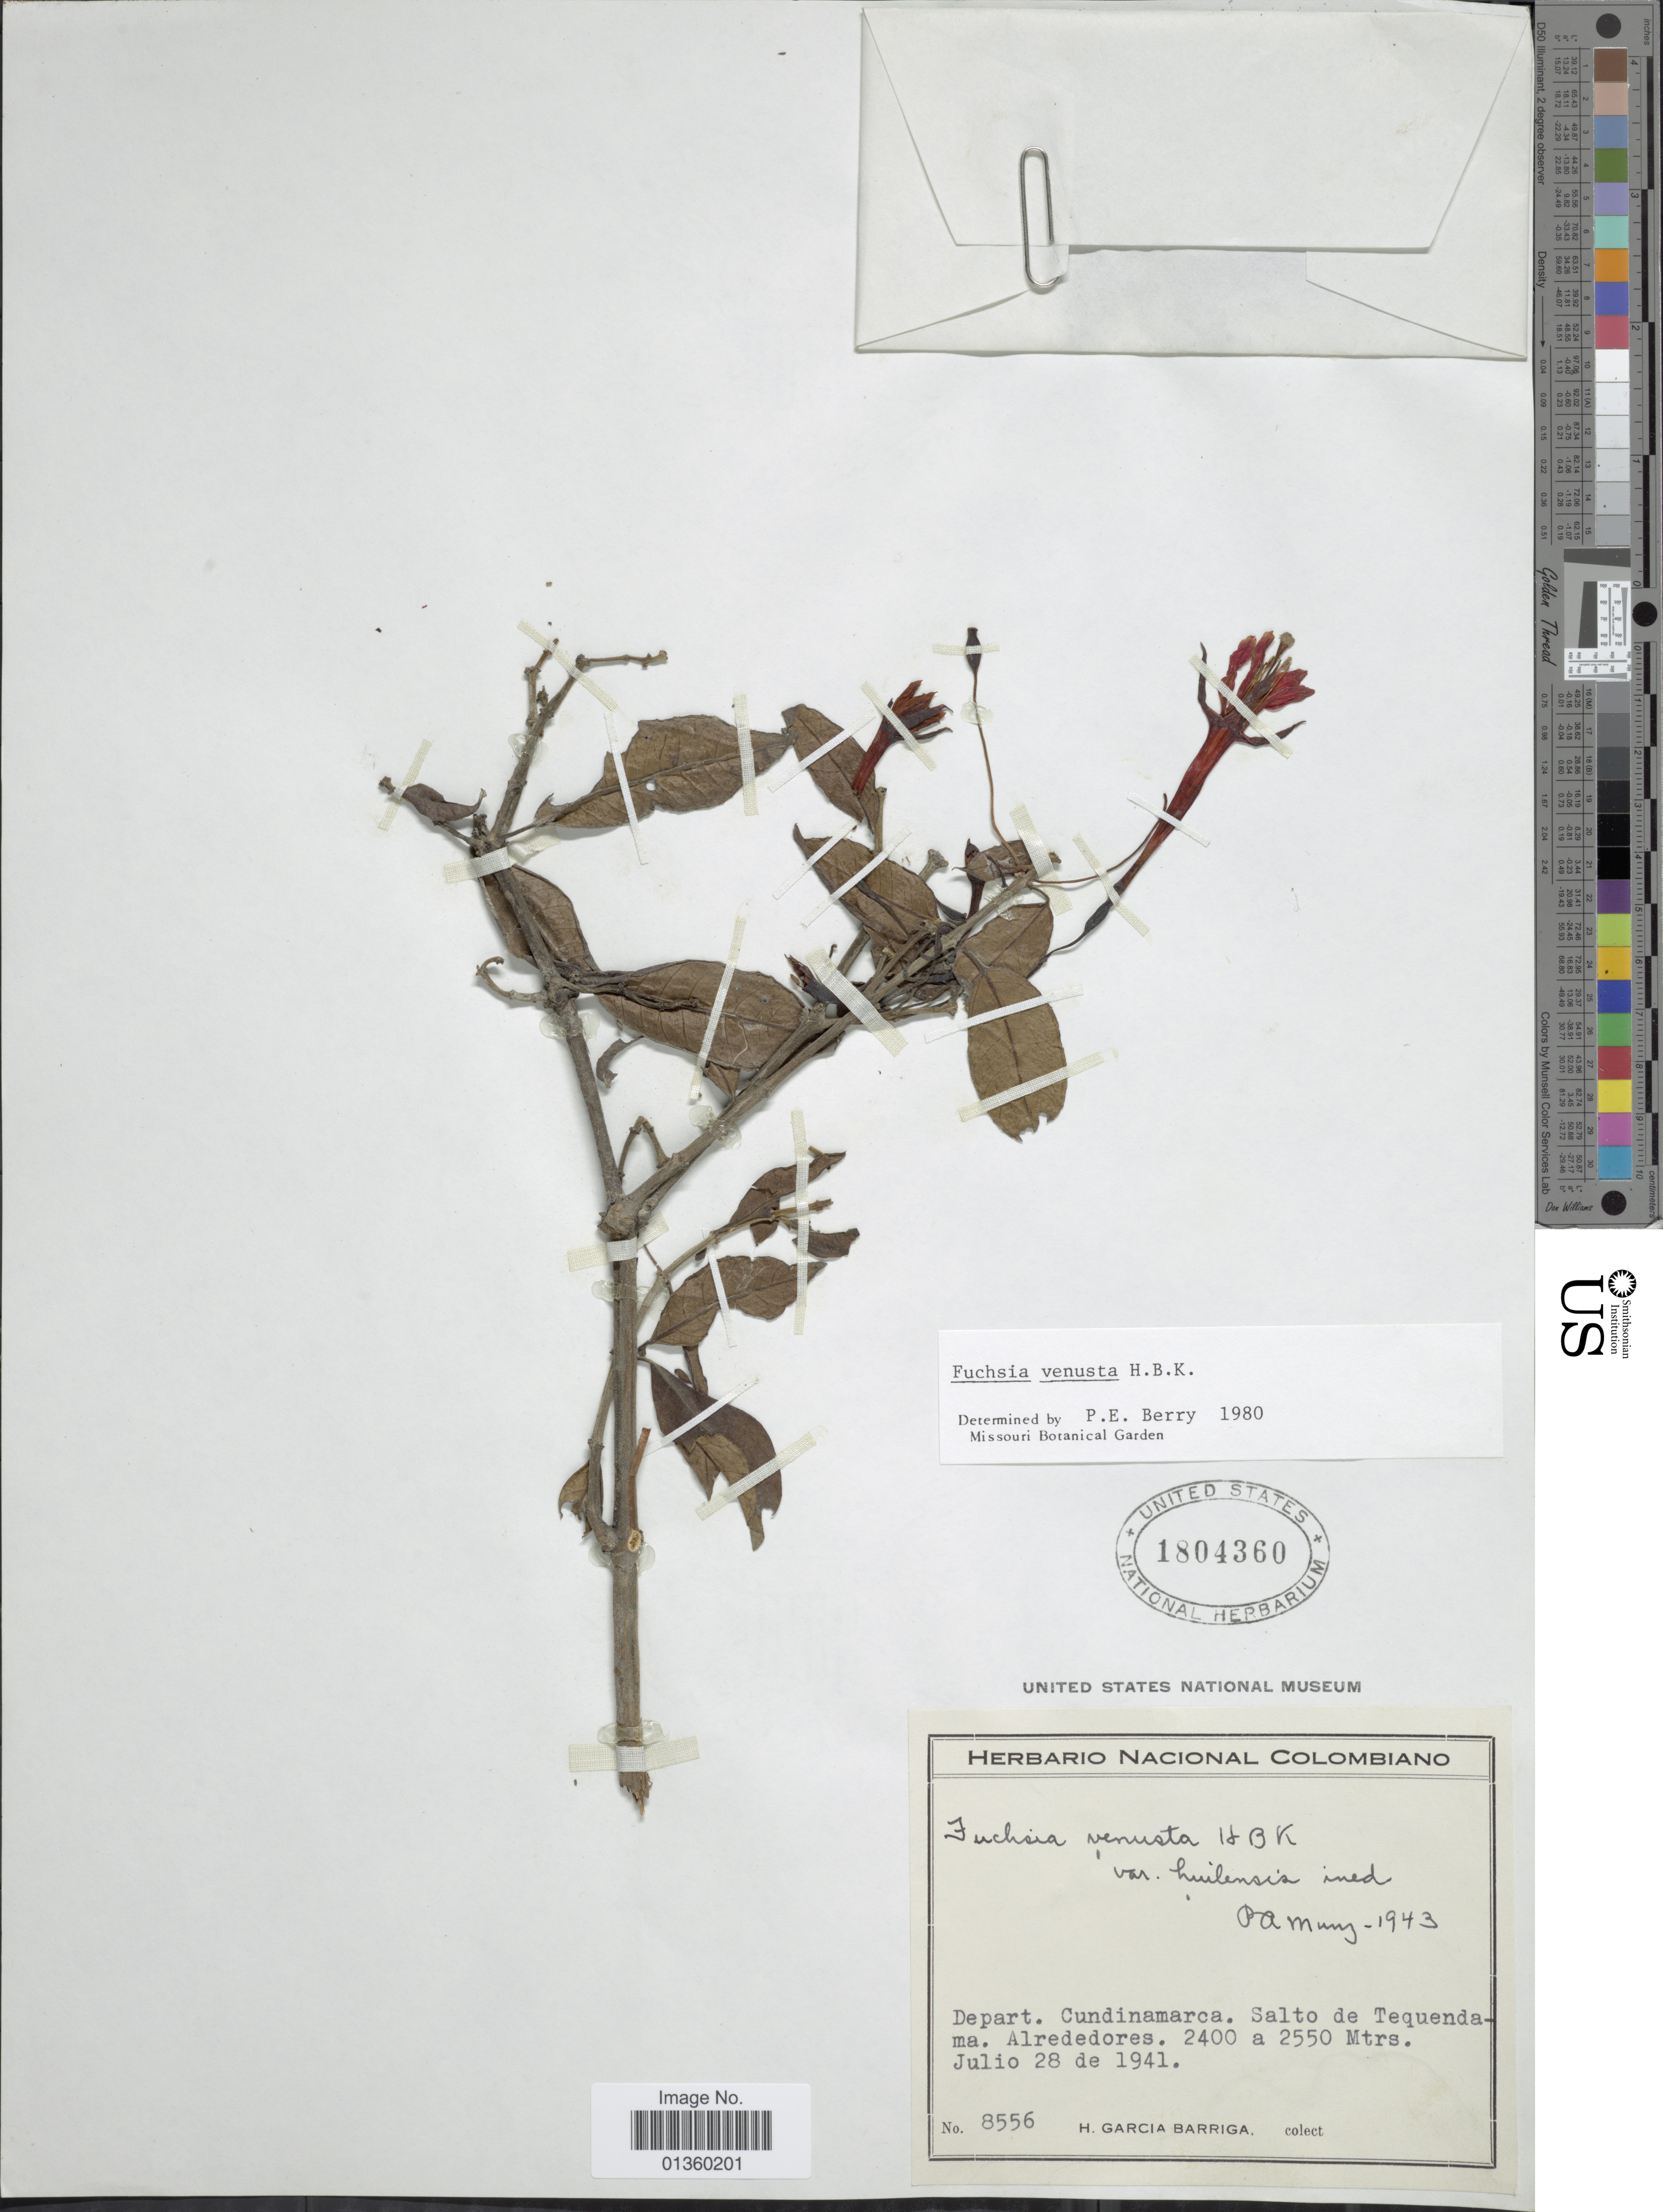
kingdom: Plantae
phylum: Tracheophyta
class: Magnoliopsida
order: Myrtales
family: Onagraceae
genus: Fuchsia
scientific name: Fuchsia venusta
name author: Kunth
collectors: H. García Barriga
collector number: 8556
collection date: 1941-07-28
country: Colombia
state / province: Cundinamarca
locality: Salto de Tequendama. Alrededores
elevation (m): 2550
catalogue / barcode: US 1804360